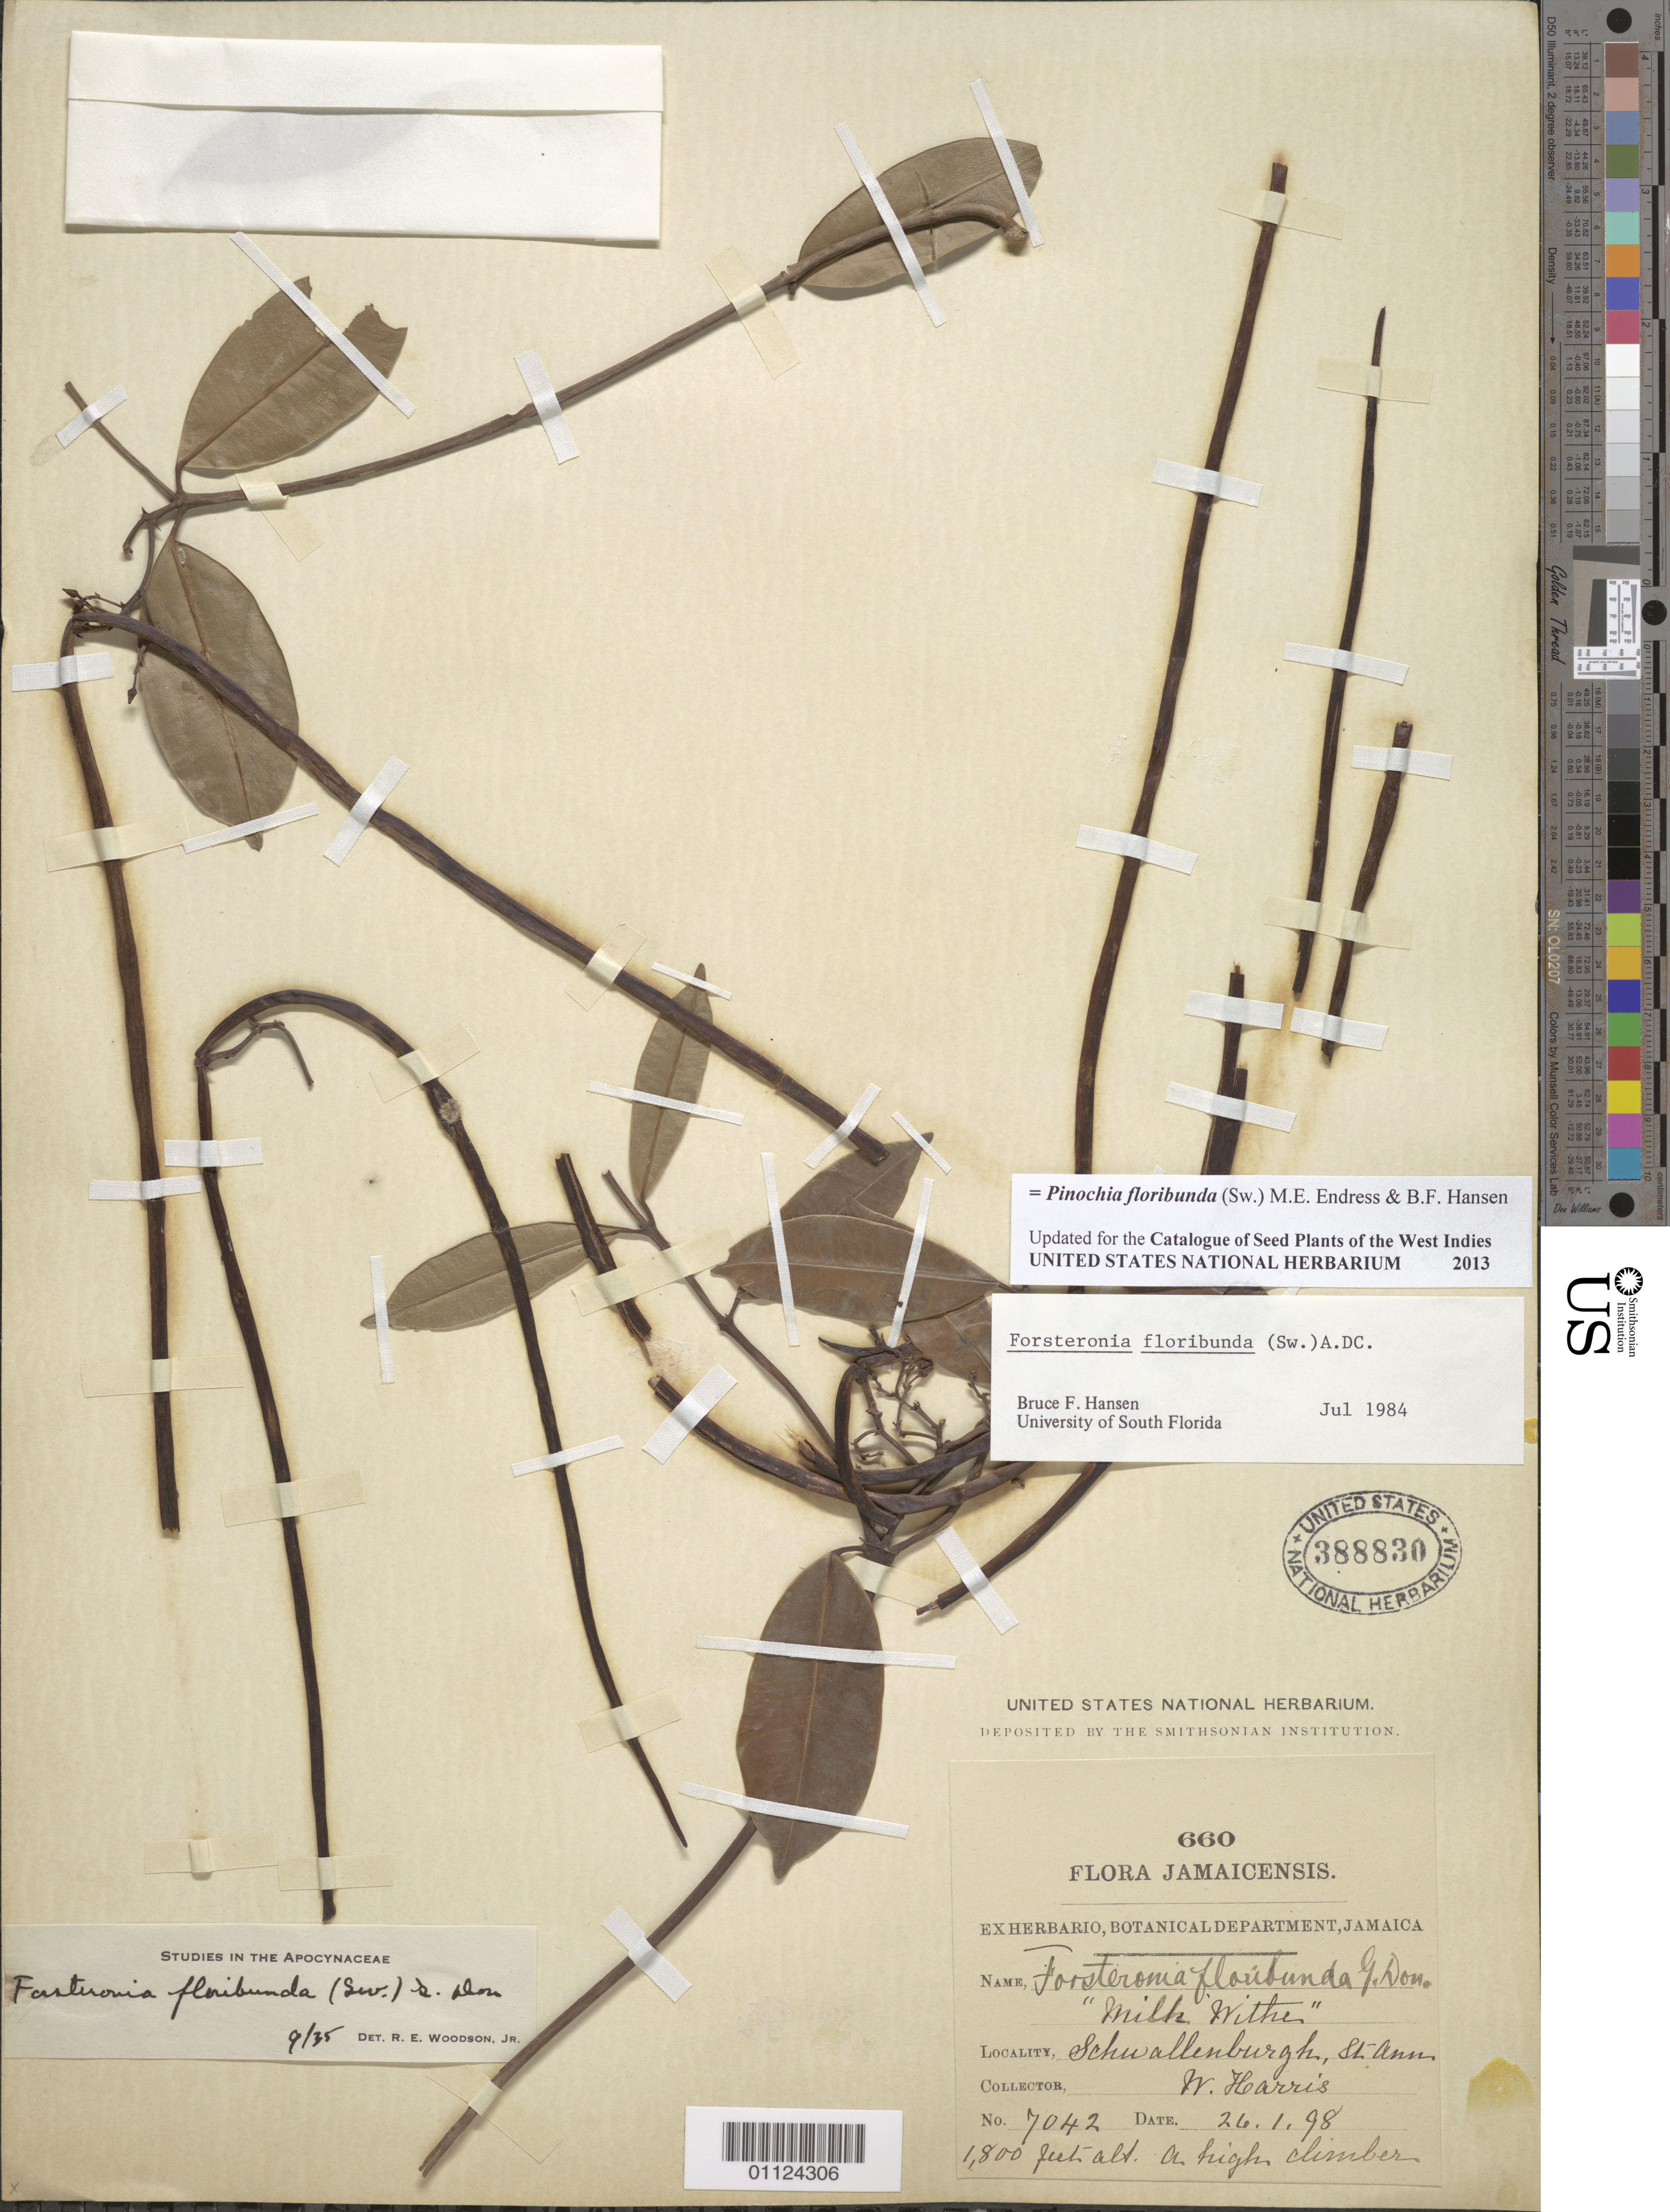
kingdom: Plantae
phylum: Tracheophyta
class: Magnoliopsida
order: Gentianales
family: Apocynaceae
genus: Pinochia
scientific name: Pinochia floribunda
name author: (Sw.) M.E. Endress & B.F. Hansen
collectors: W. H. Harris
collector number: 7042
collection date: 1898-01-26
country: Jamaica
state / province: Saint Ann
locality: Schwallenburgh.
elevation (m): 549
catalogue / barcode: US 388830